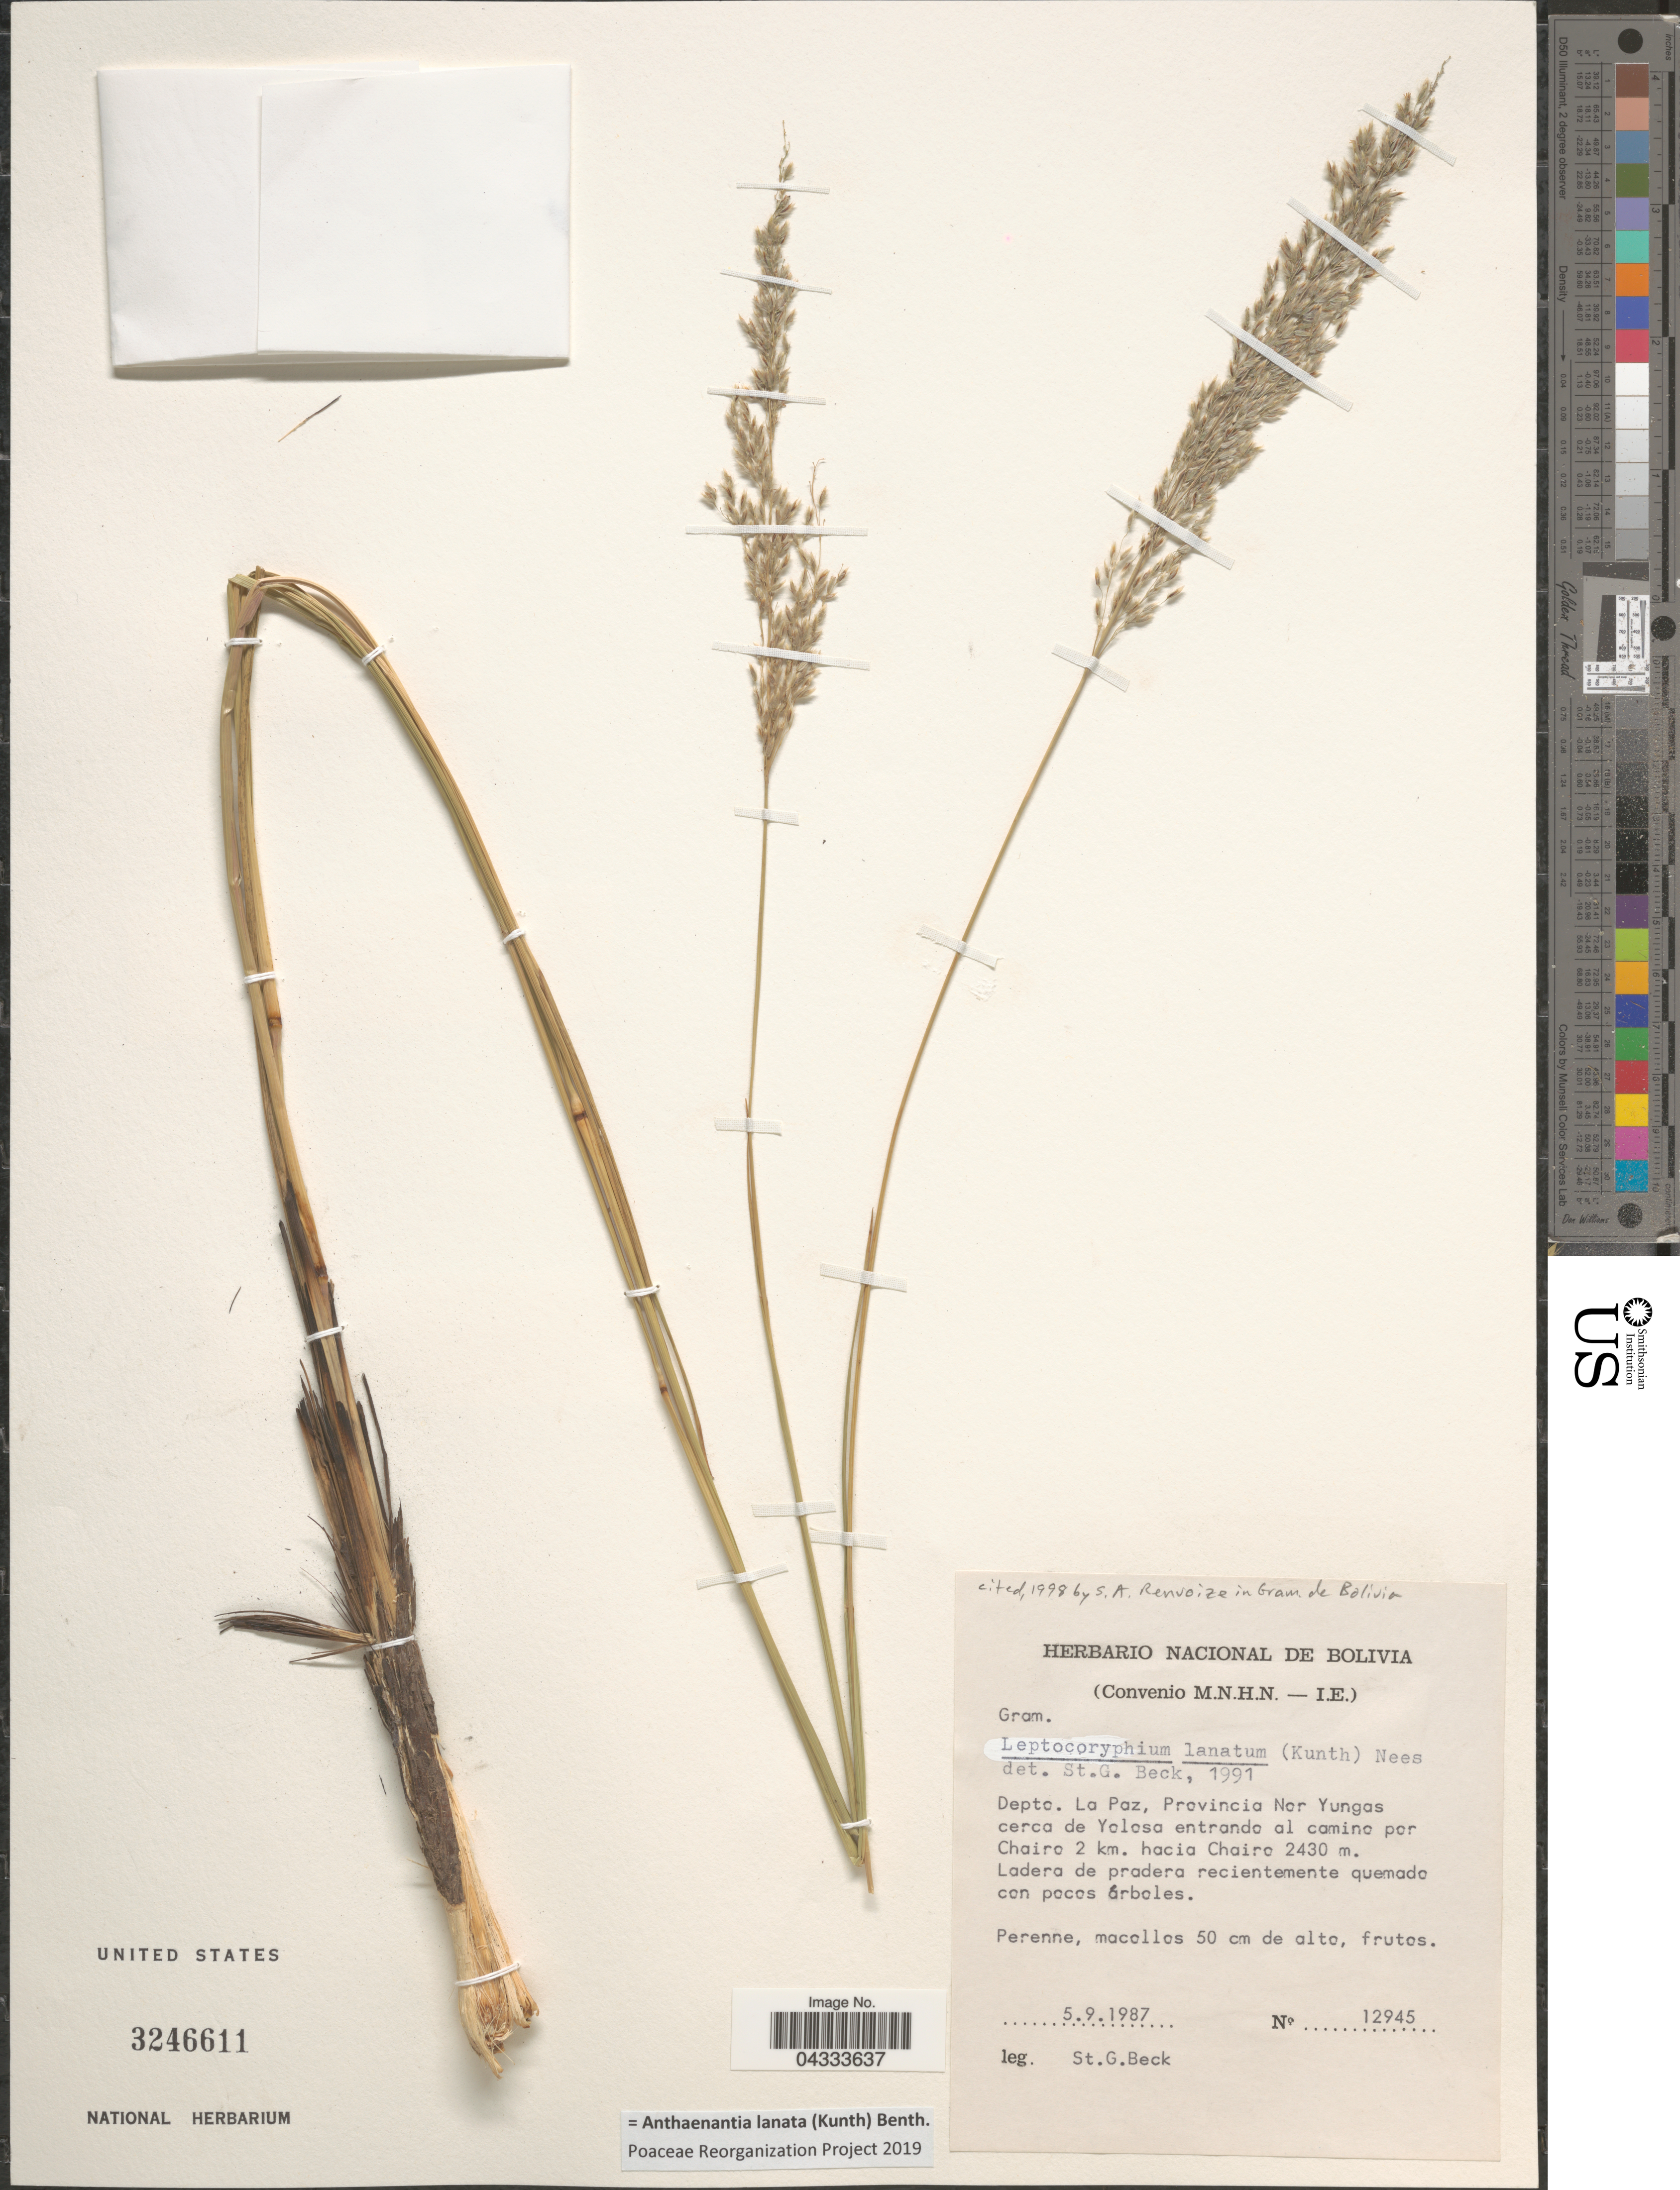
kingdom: Plantae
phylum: Tracheophyta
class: Liliopsida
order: Poales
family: Poaceae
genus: Anthaenantia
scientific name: Anthaenantia lanata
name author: (Kunth) Benth.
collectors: S. G. Beck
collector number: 12945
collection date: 1987-09-05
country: Bolivia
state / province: La Paz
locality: Depto. La Paz, Provincia Nor Yungas cerca de Yolosa entrando al camino por Chairo 2 km. hacia Chairo.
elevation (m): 2430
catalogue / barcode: US 3246611